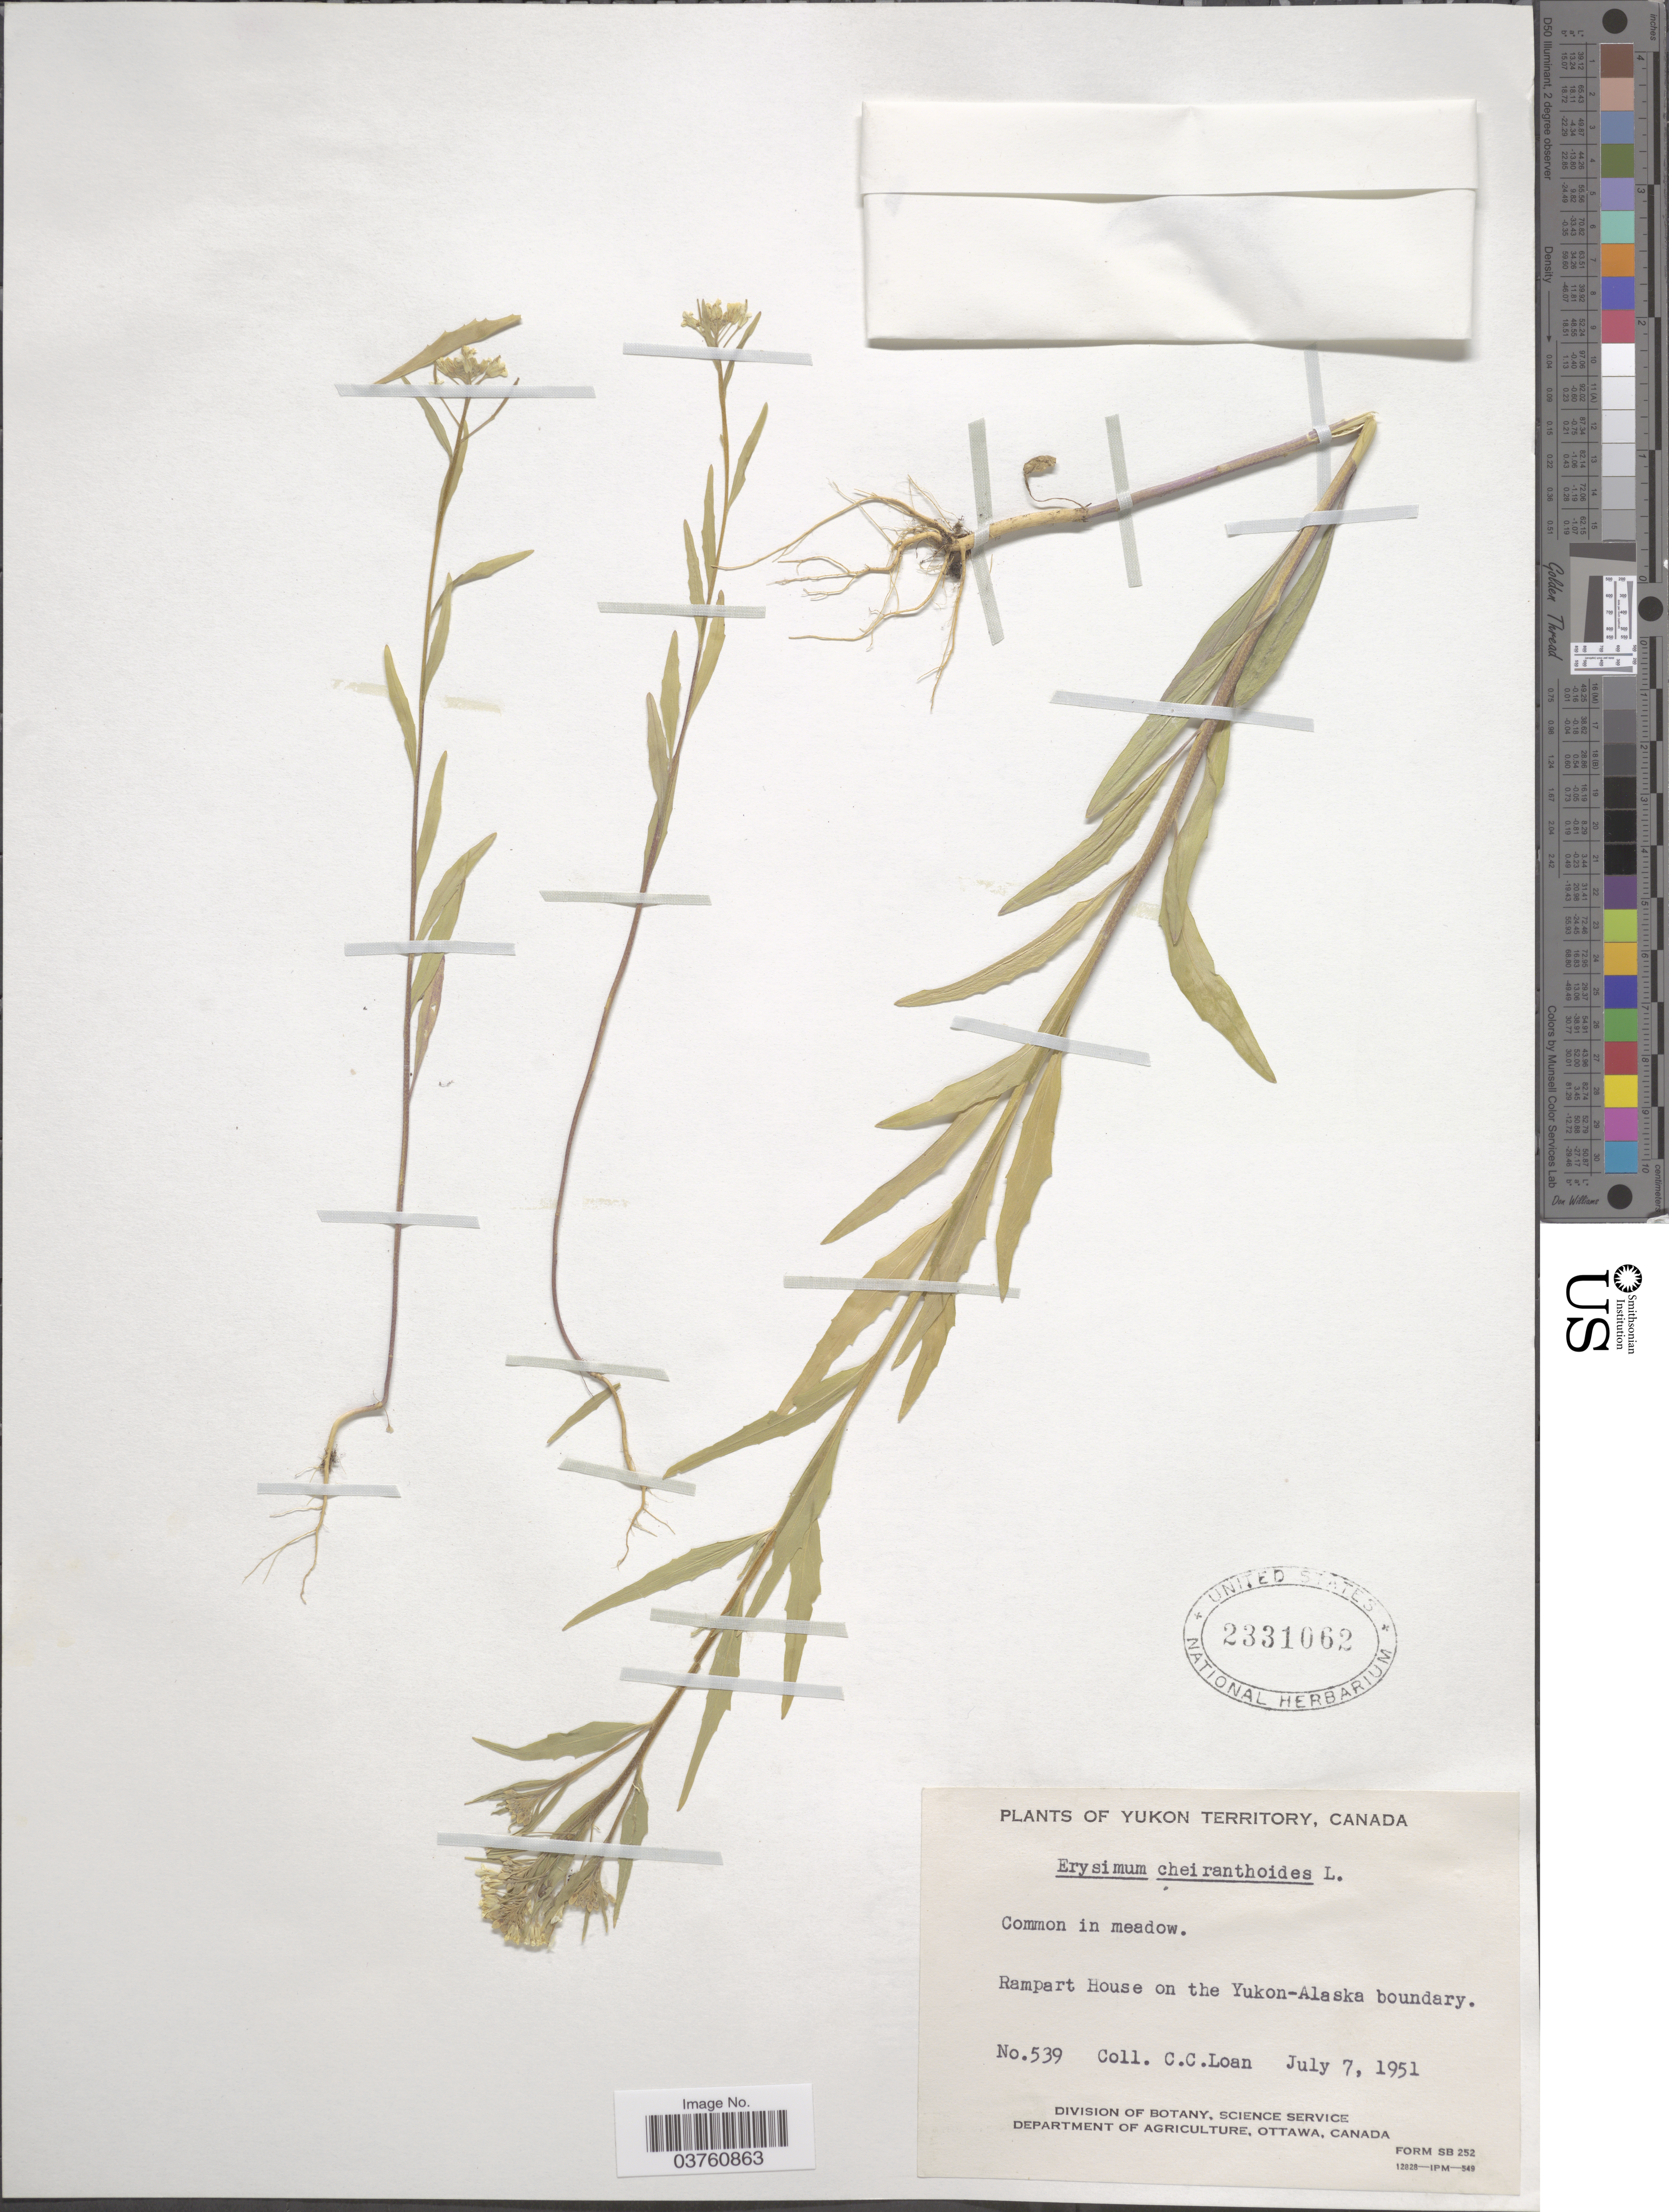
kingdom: Plantae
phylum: Tracheophyta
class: Magnoliopsida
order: Brassicales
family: Brassicaceae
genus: Erysimum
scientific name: Erysimum cheiranthoides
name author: L.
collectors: C. Loan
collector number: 539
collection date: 1951-07-07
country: Canada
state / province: Yukon Territory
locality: Rampart House on the Yukon-Alaska boundary.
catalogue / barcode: US 2331062